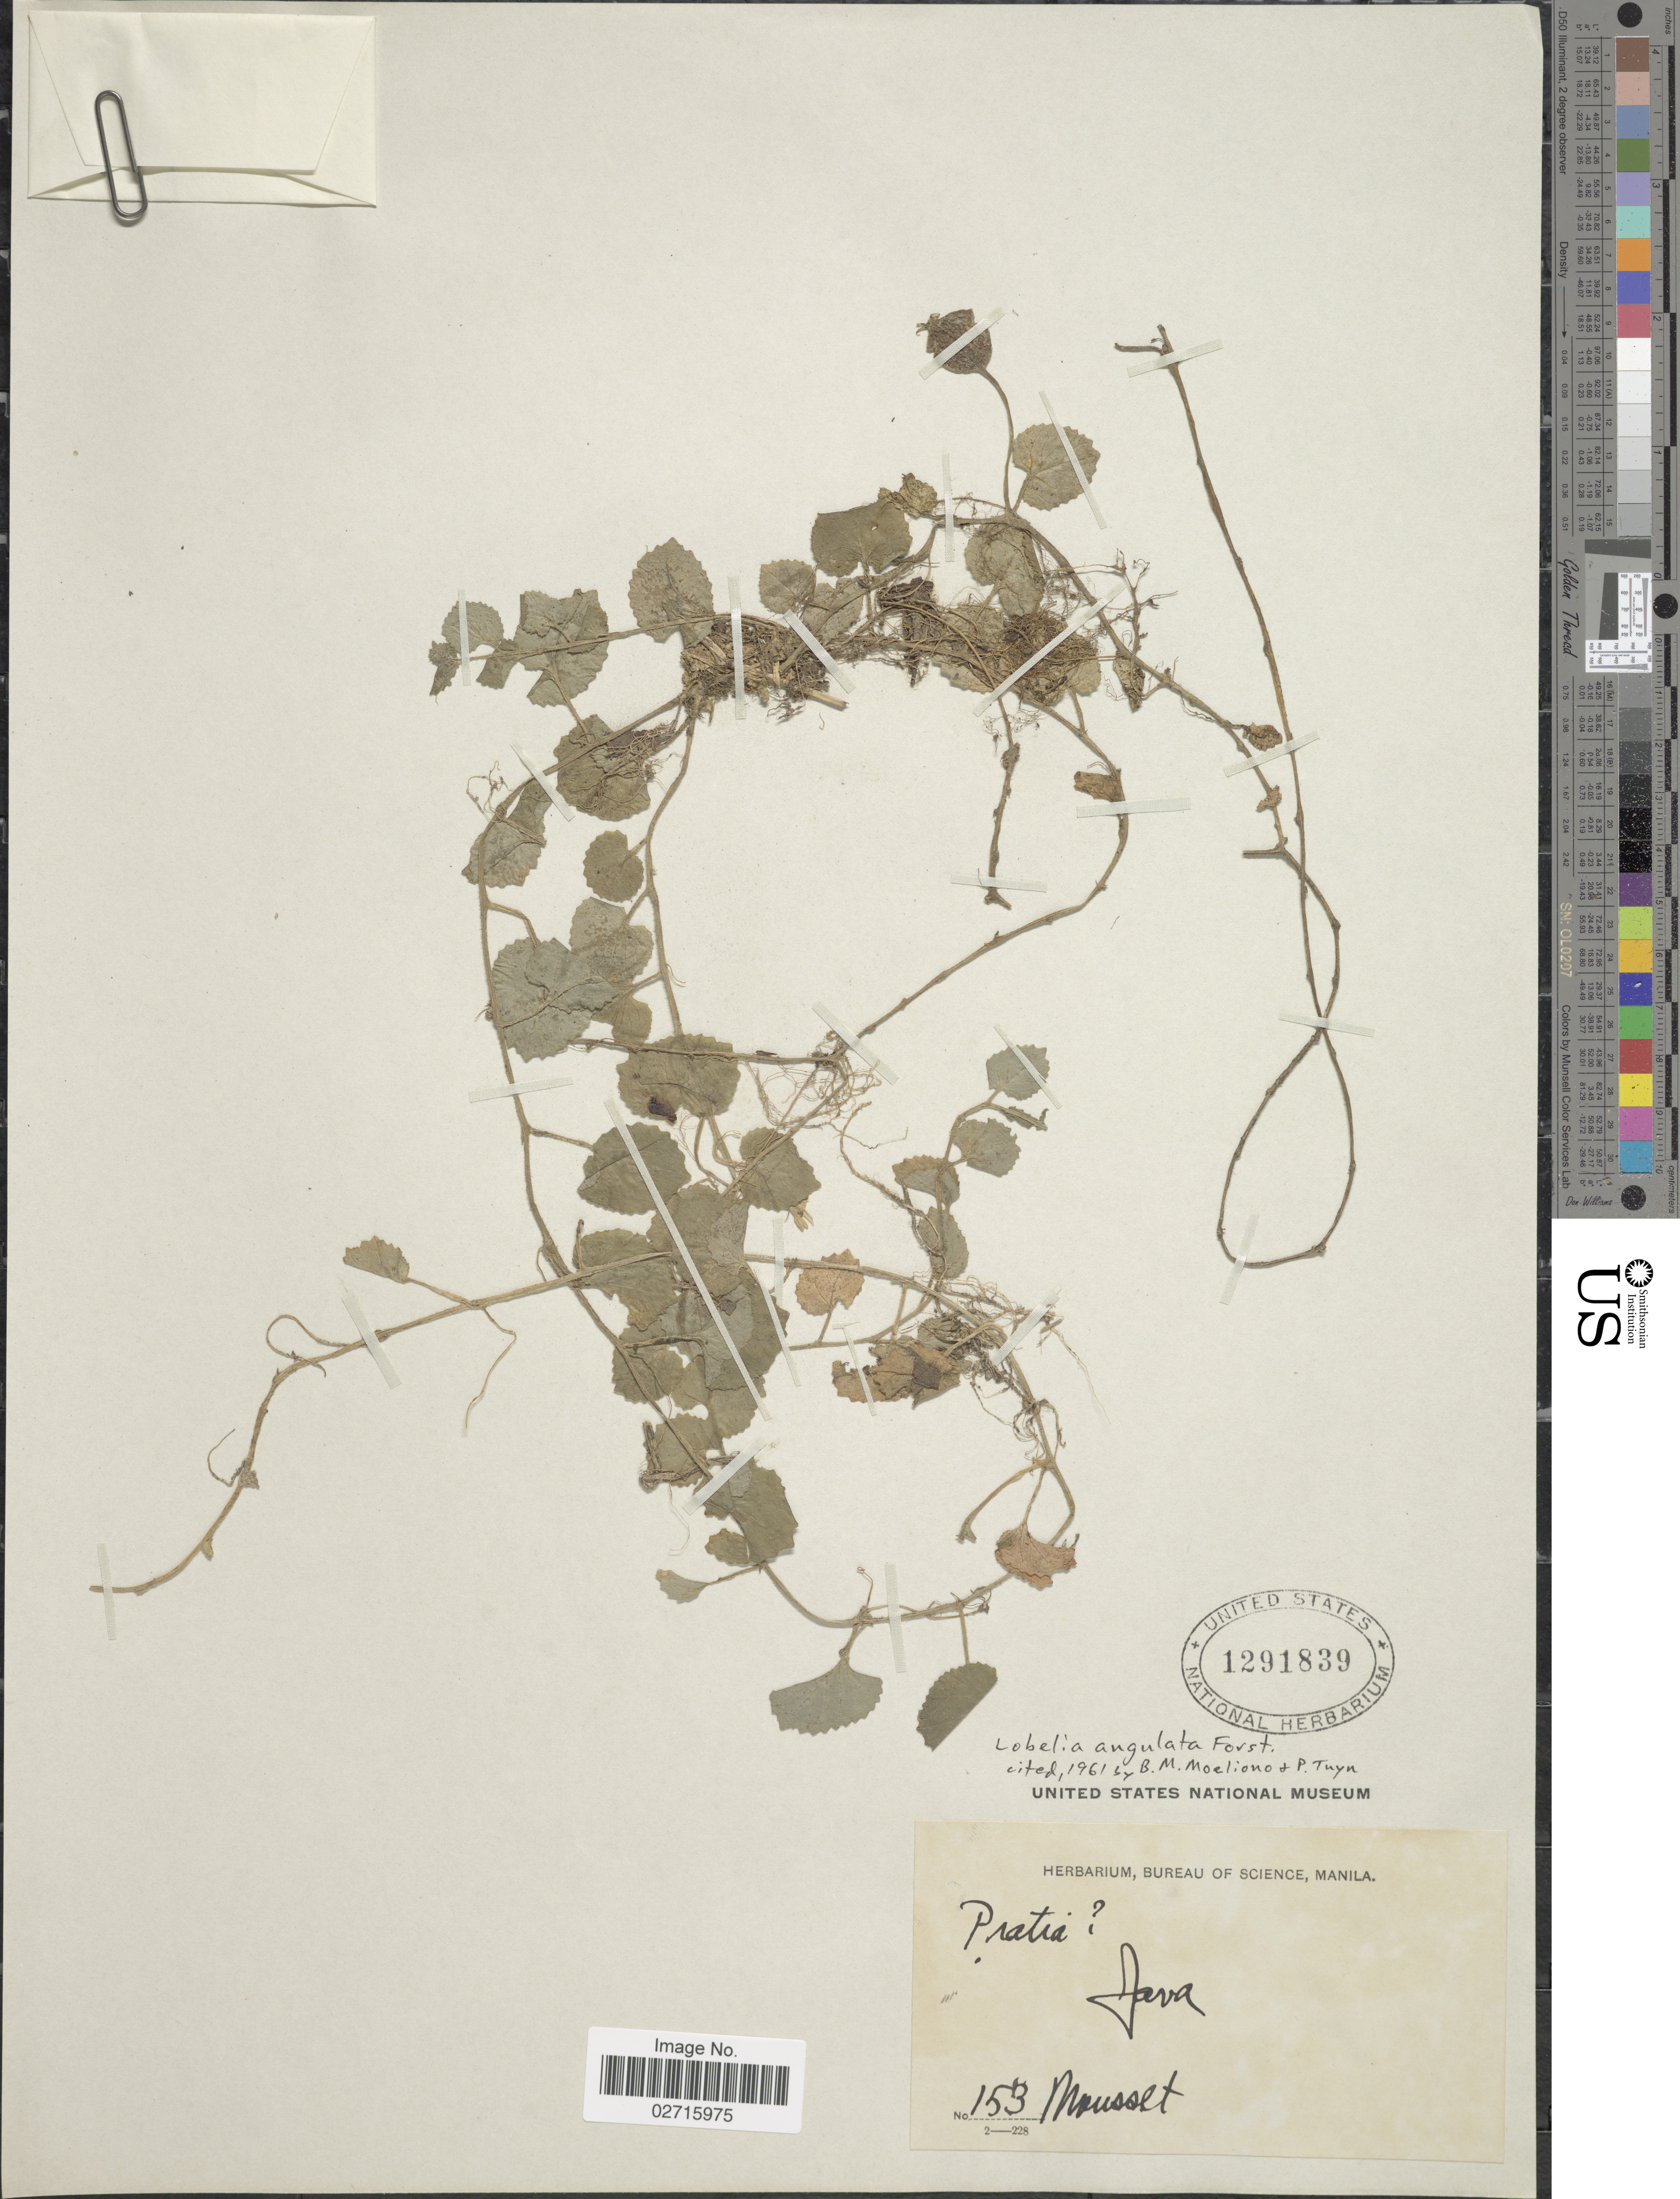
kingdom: Plantae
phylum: Tracheophyta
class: Magnoliopsida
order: Asterales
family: Campanulaceae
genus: Lobelia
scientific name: Lobelia angulata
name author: G. Forst.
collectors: -. Mausset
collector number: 153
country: Indonesia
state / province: Java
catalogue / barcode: US 1291839